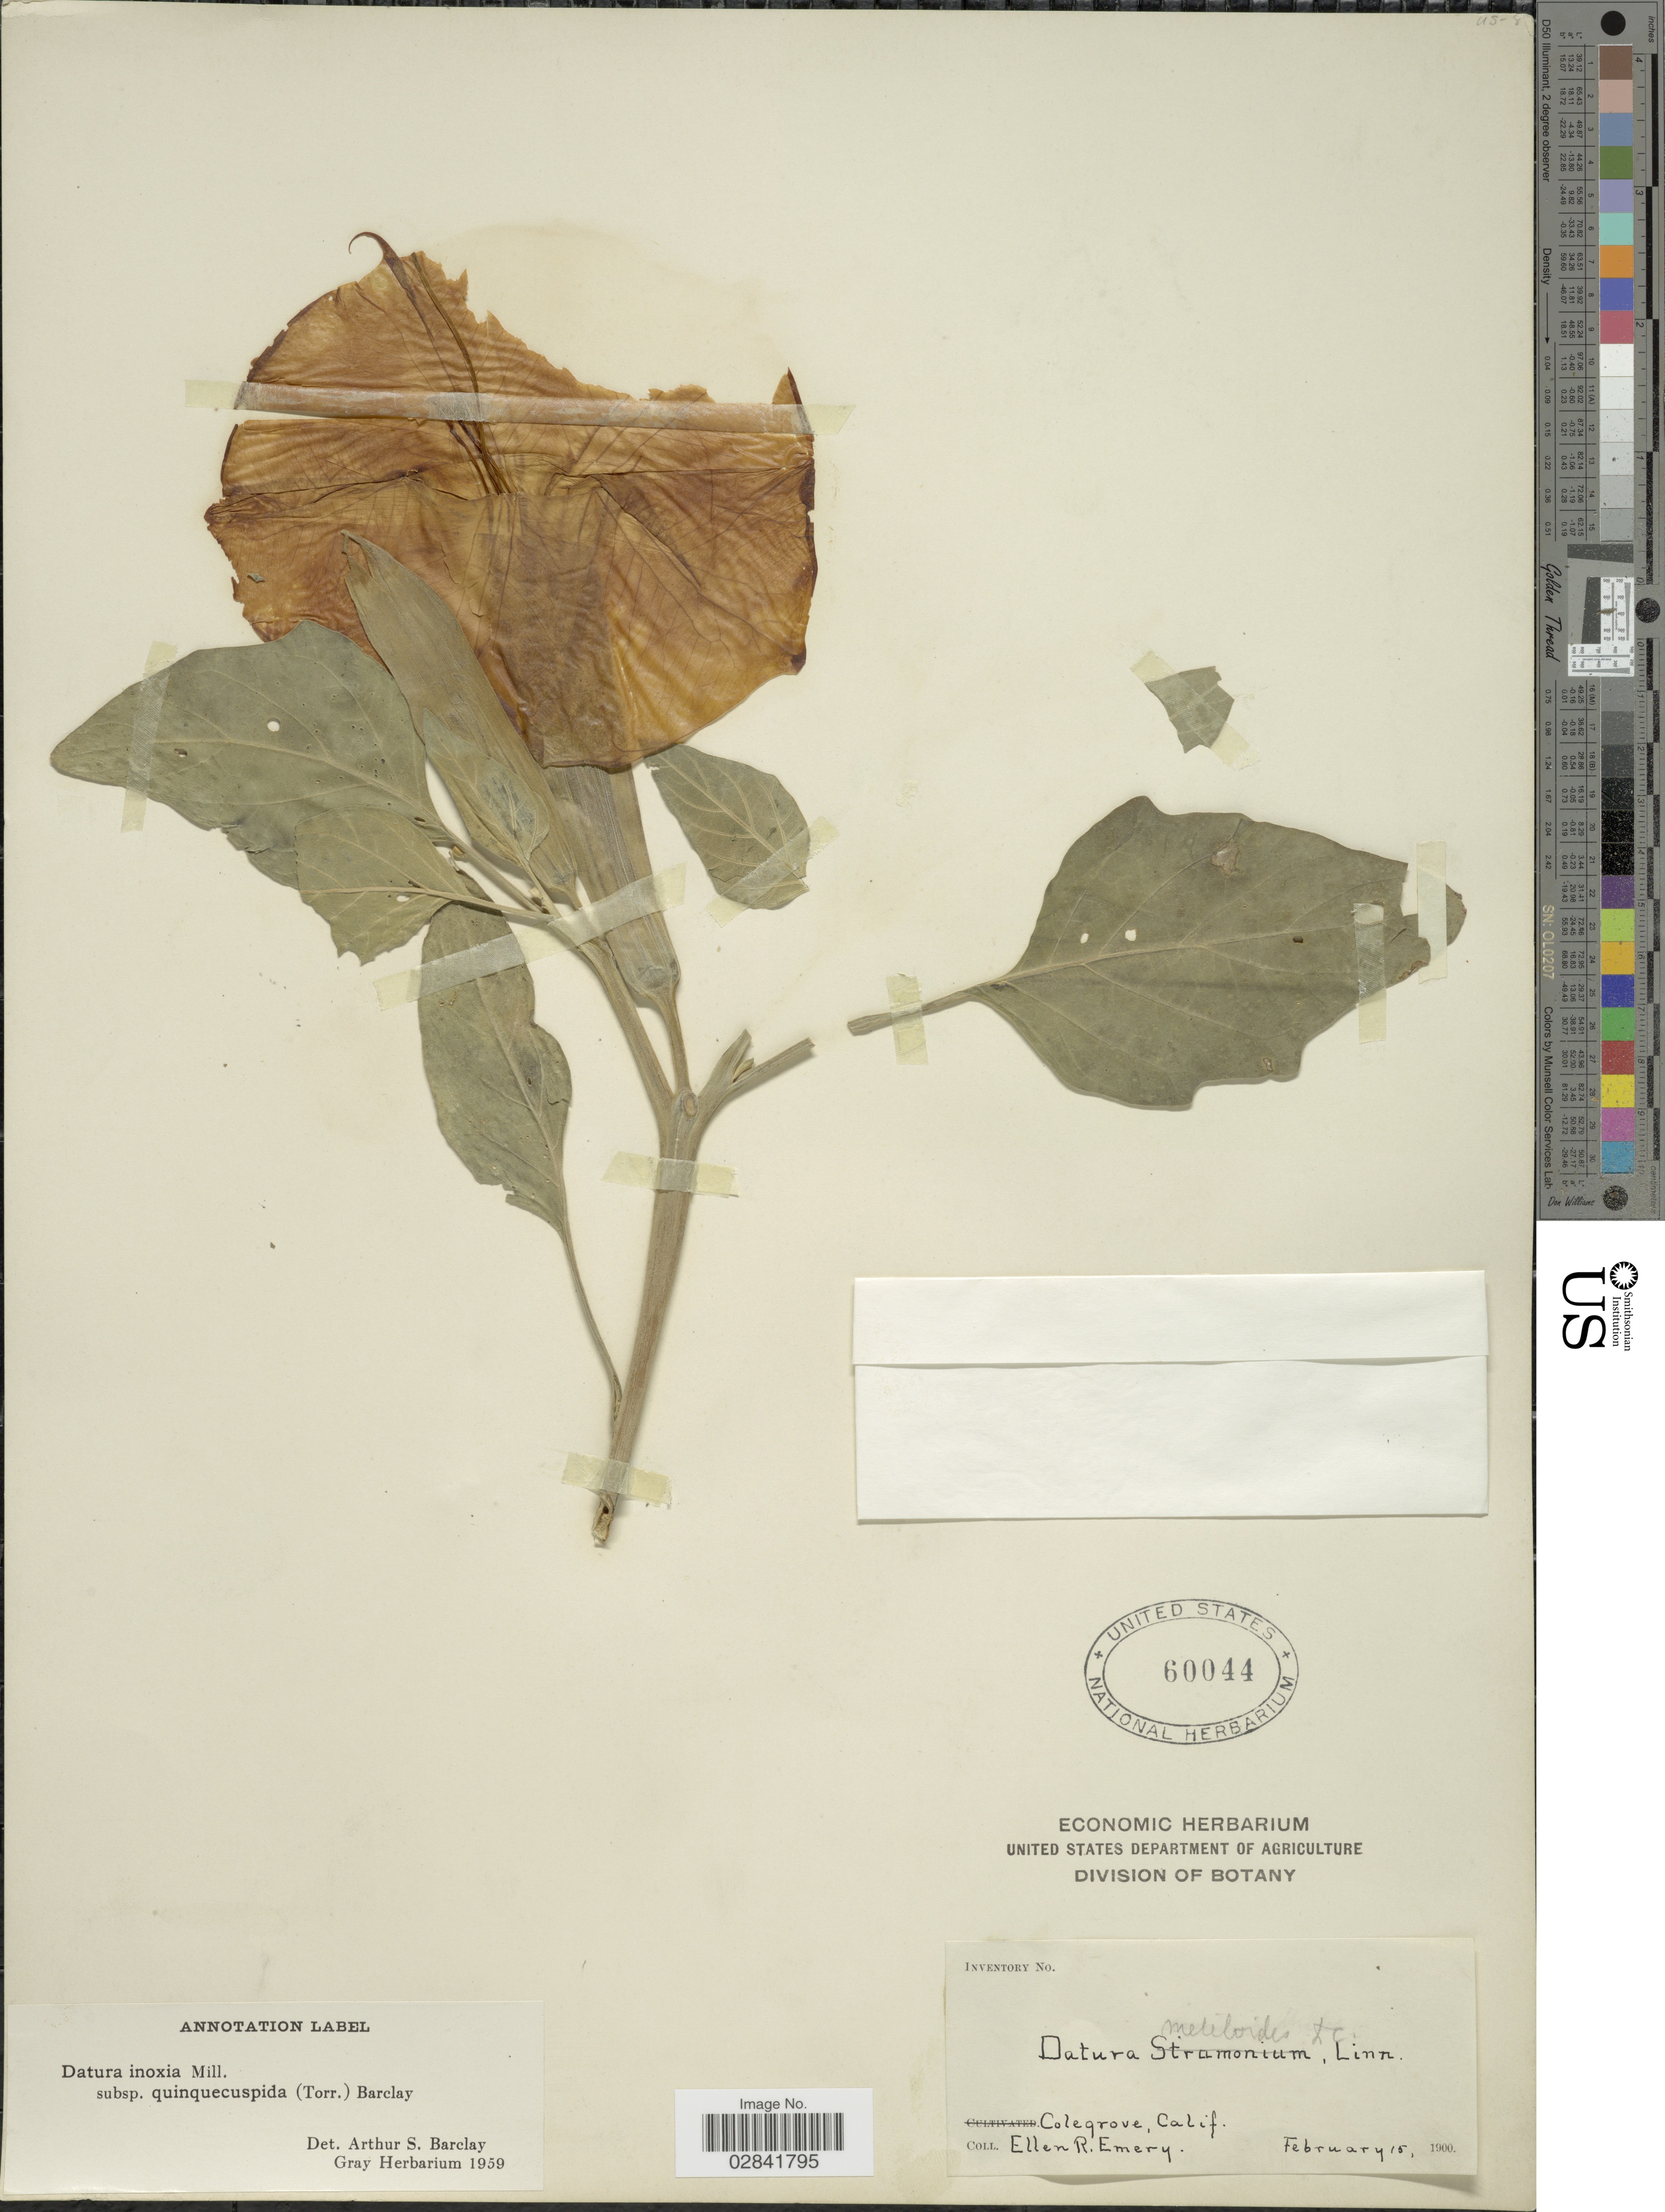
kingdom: Plantae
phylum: Tracheophyta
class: Magnoliopsida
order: Solanales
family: Solanaceae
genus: Datura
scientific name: Datura wrightii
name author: Regel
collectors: E. Emery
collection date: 1900-02-15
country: United States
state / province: California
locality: Colegrove.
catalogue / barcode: US 60044